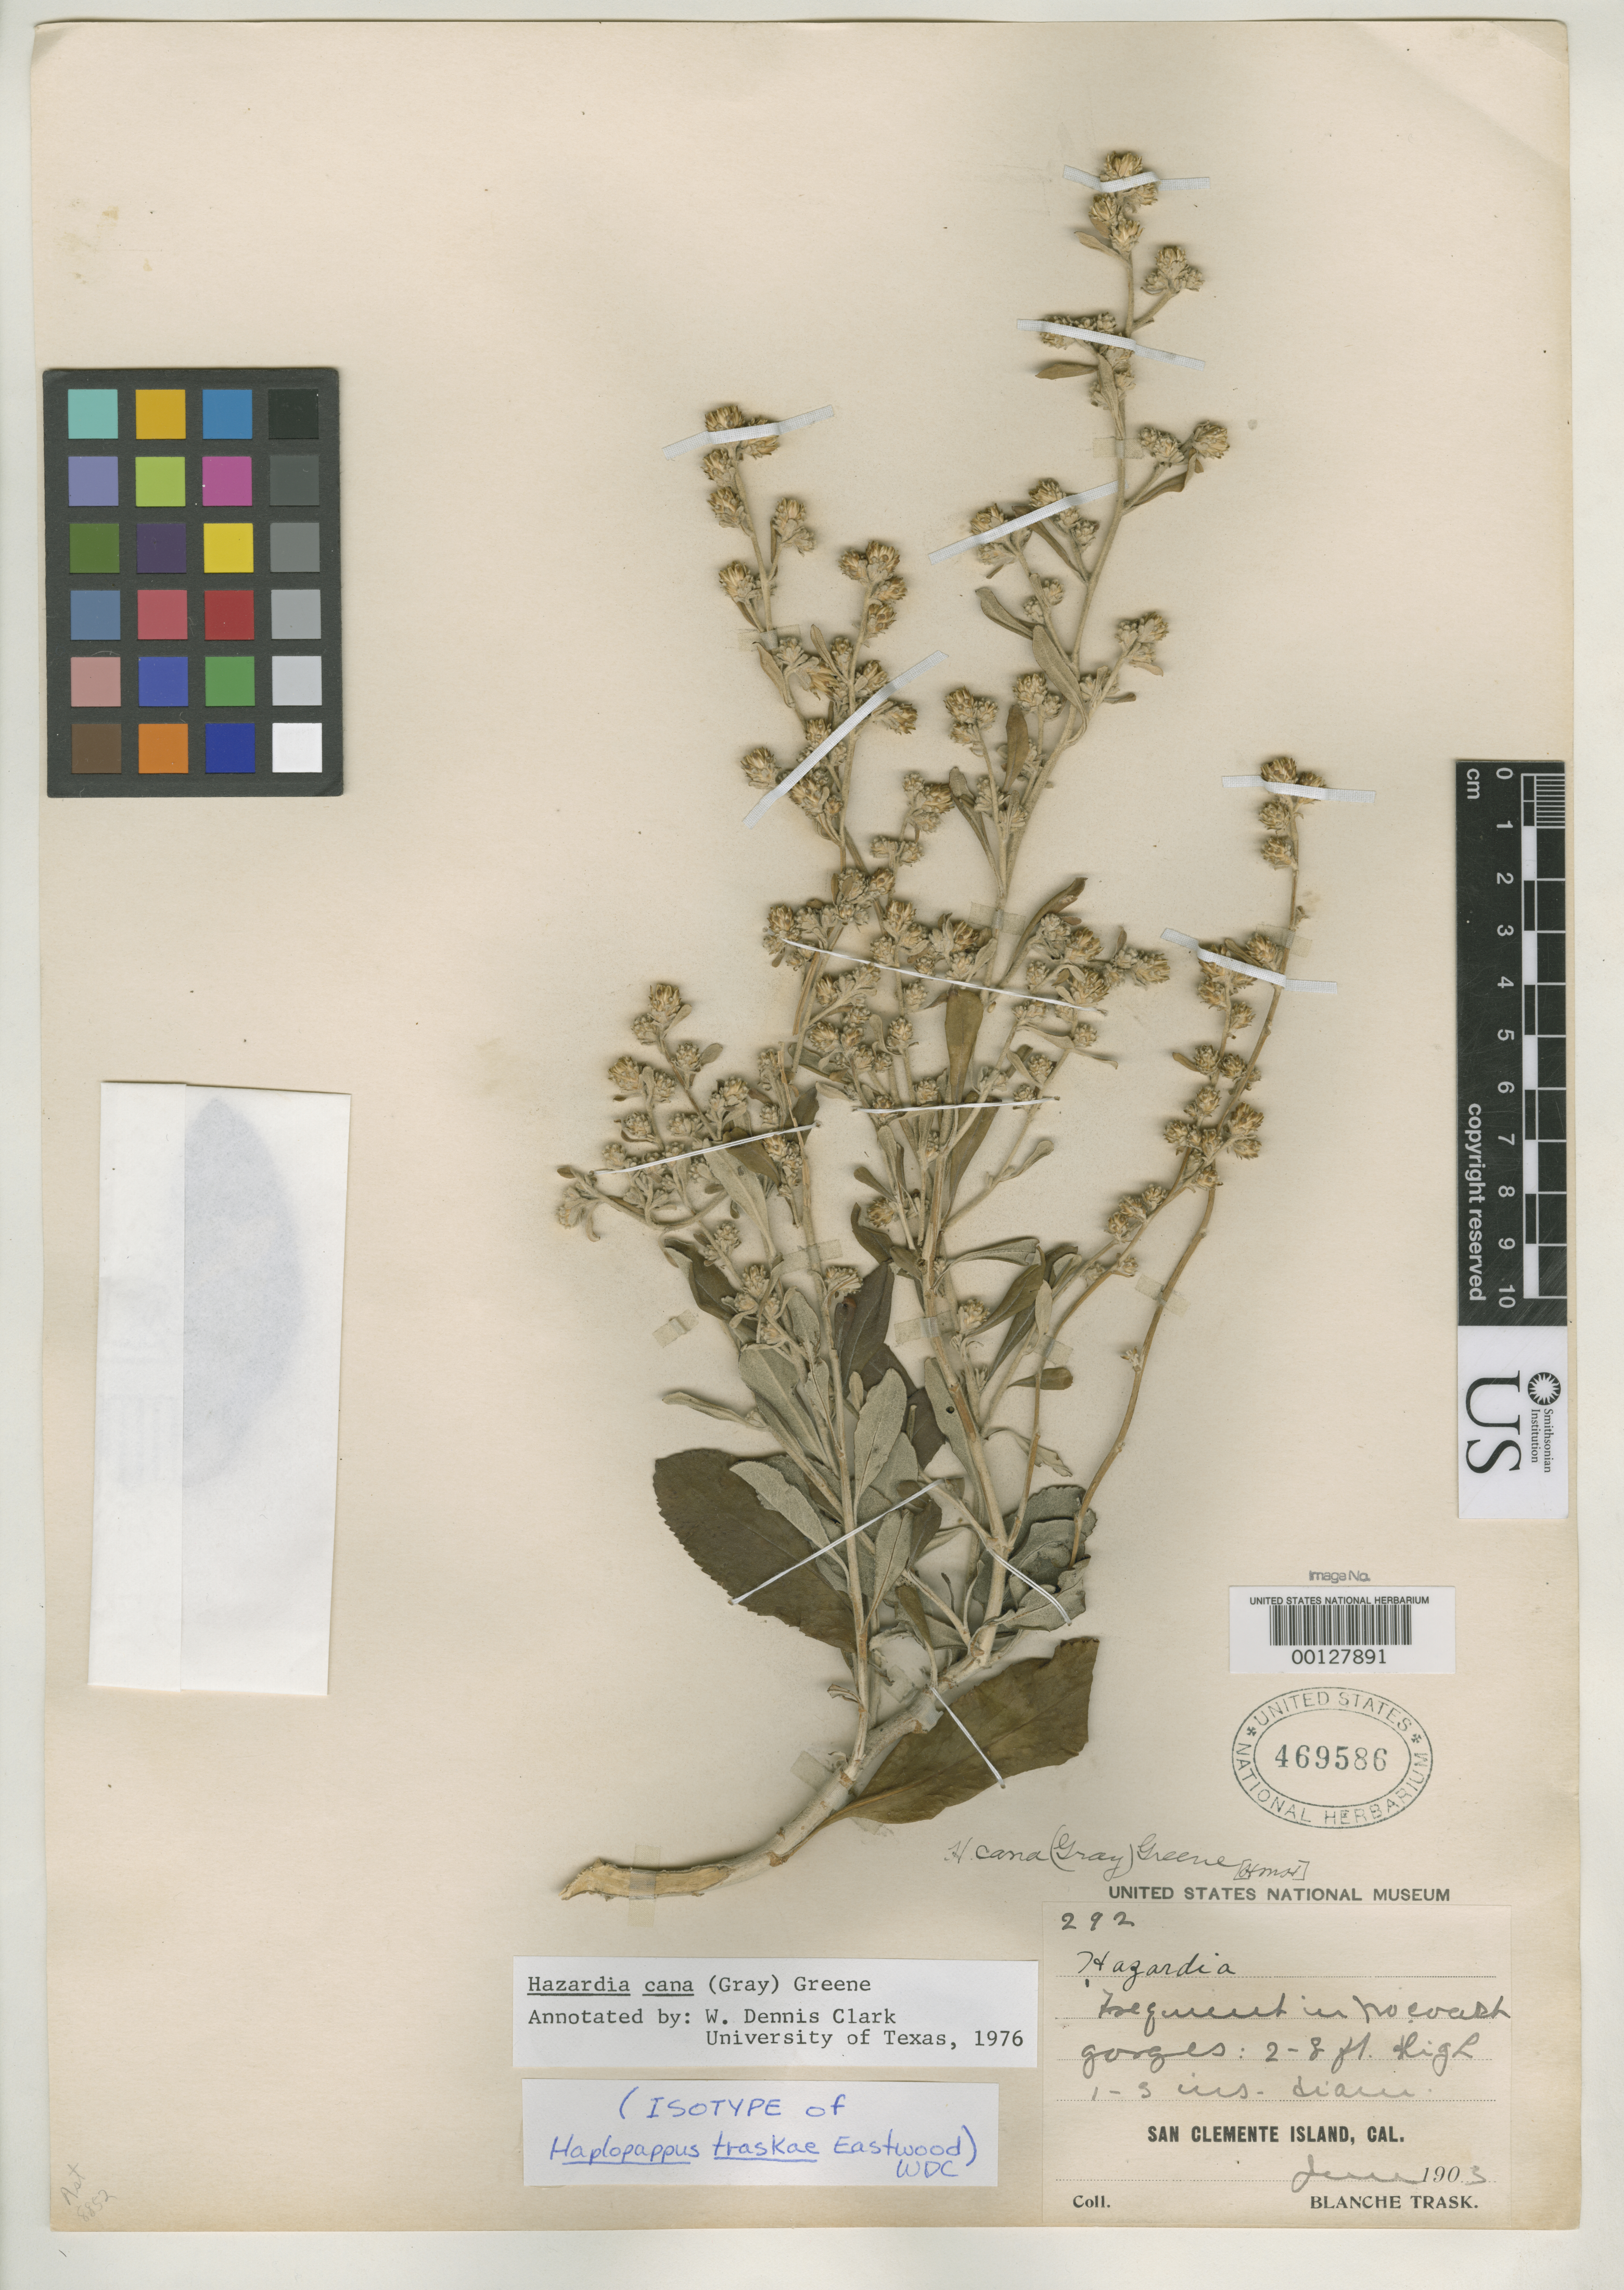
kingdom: Plantae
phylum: Tracheophyta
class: Magnoliopsida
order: Asterales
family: Asteraceae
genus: Haplopappus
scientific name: Haplopappus traskae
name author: Eastw.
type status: Isotype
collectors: B. Trask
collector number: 292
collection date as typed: Jun 1903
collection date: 1903-06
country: United States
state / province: California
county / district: Los Angeles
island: San Clemente Island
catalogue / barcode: US 469586